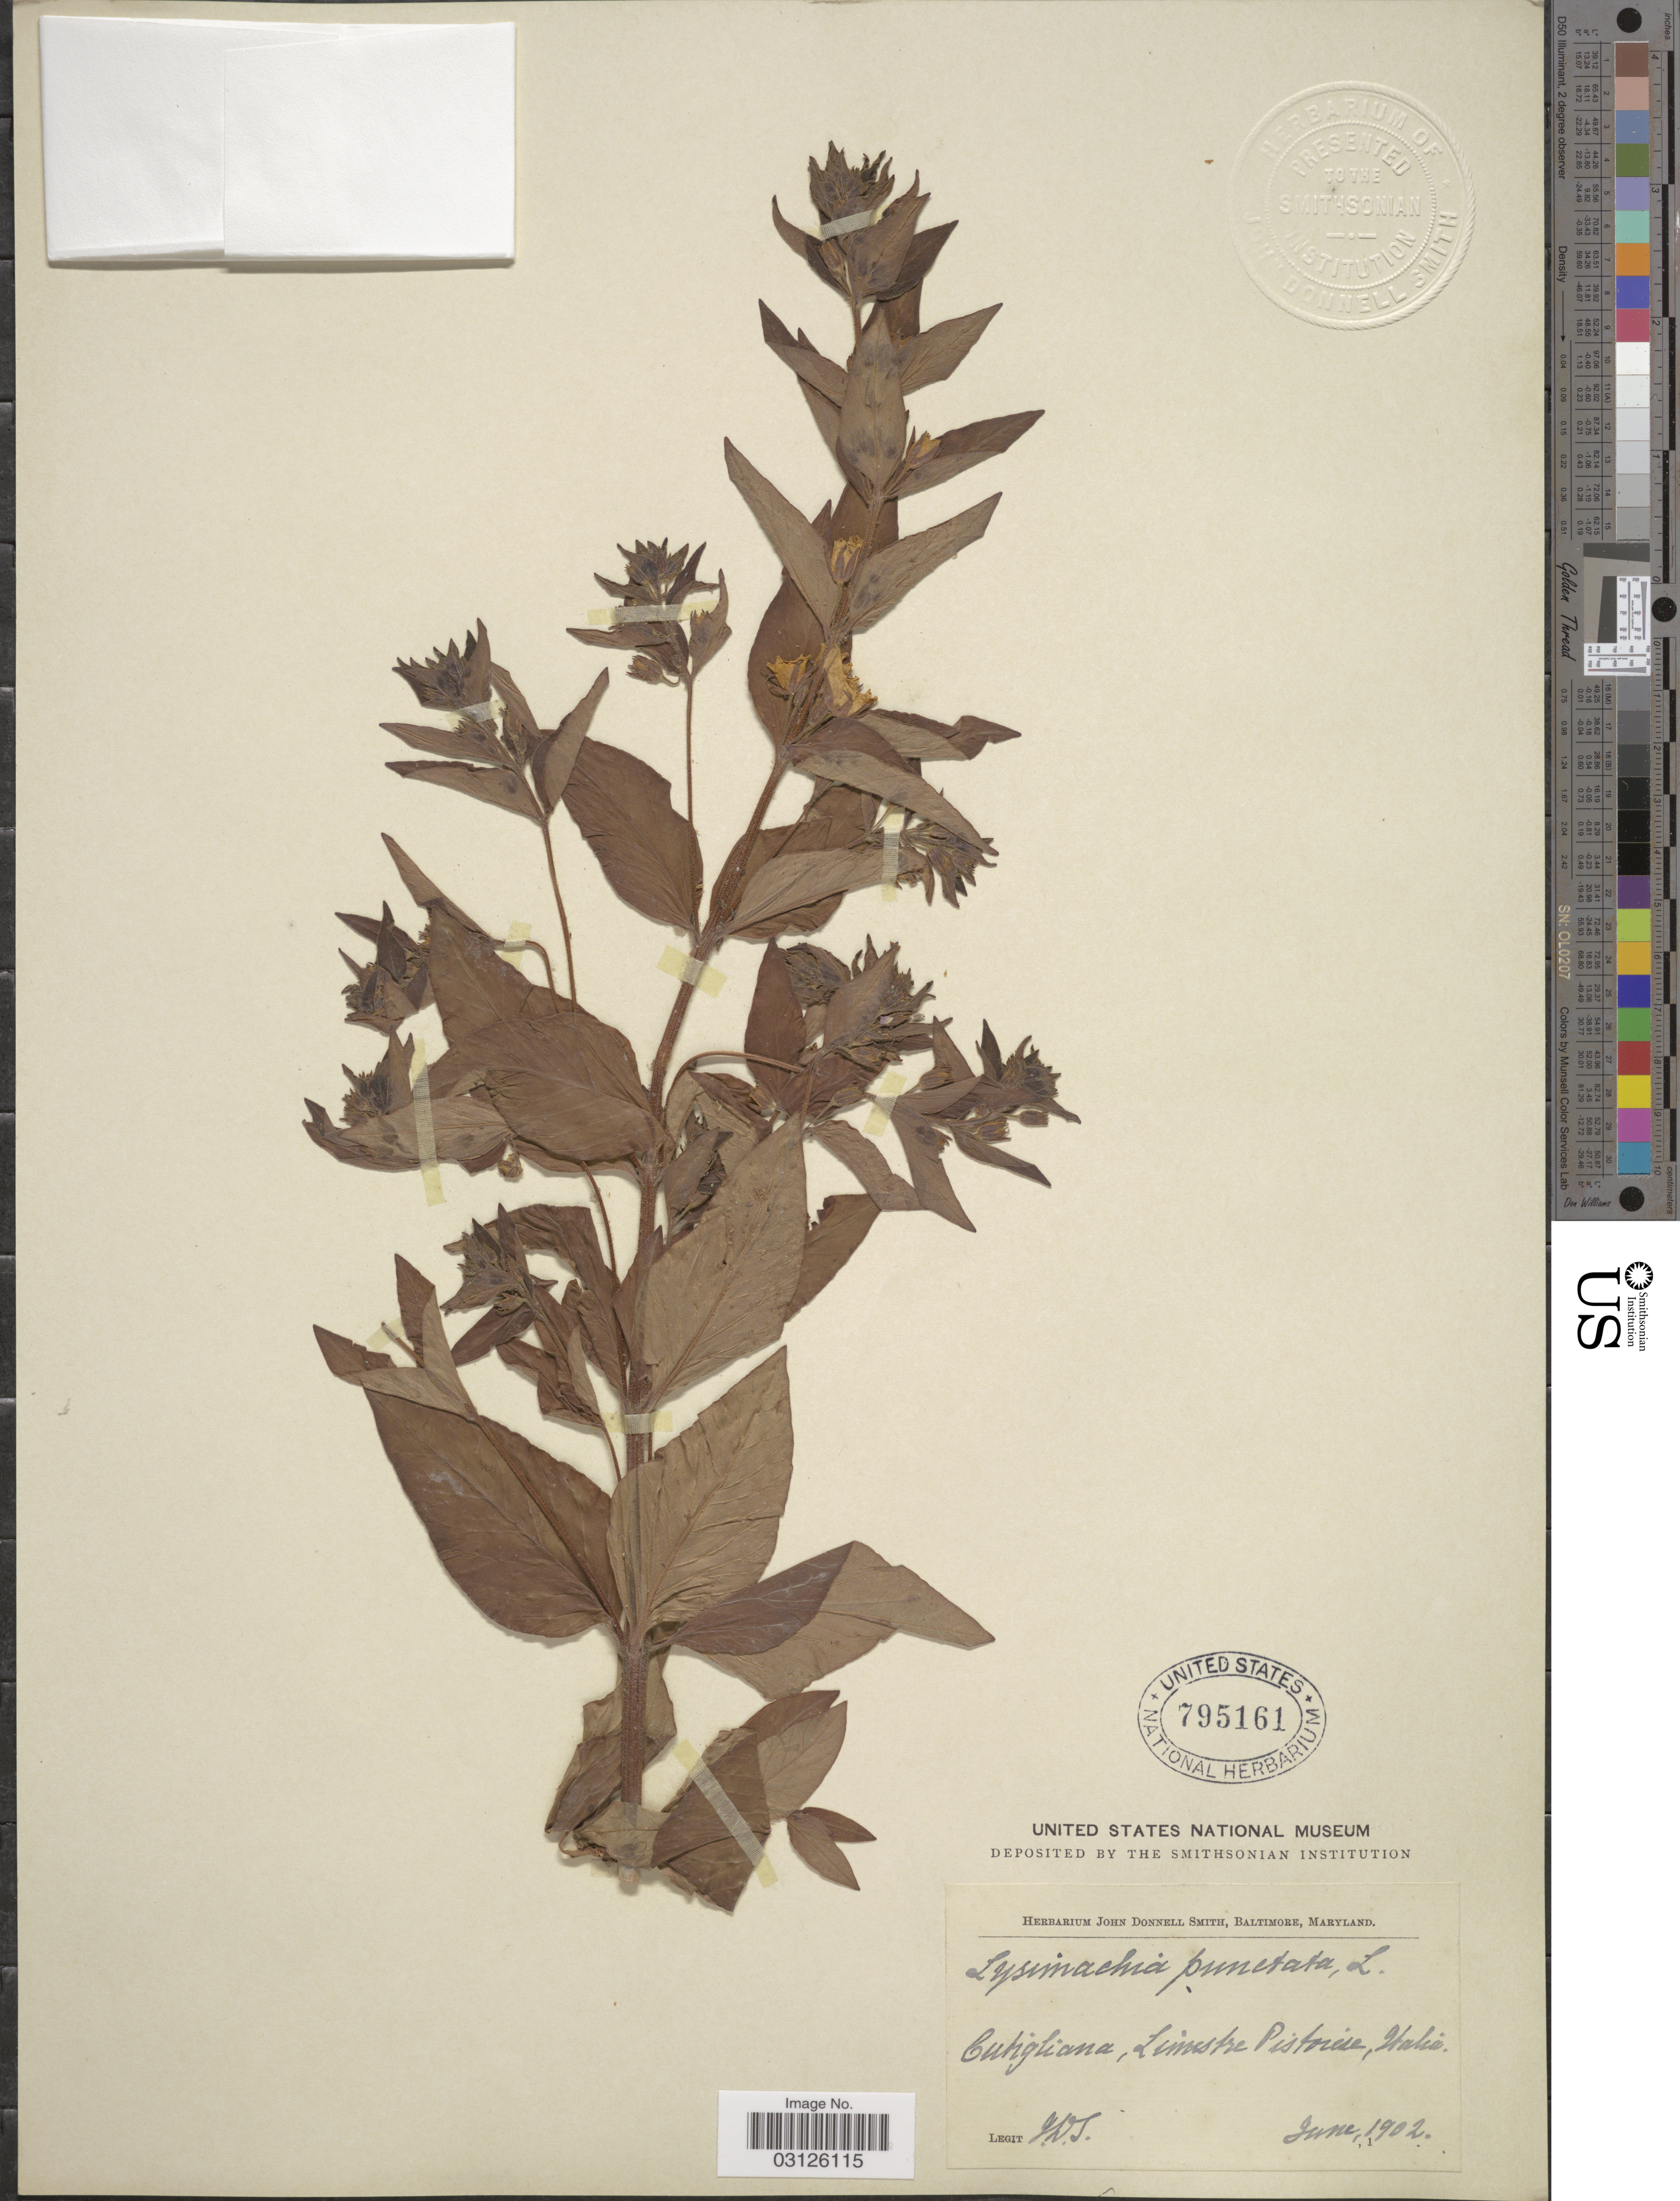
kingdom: Plantae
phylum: Tracheophyta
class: Magnoliopsida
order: Ericales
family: Primulaceae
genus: Lysimachia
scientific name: Lysimachia punctata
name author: L.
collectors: J. Donnell Smith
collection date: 1902-06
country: Italy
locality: Cutigliana, Limestre Pistoiese.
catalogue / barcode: US 795161